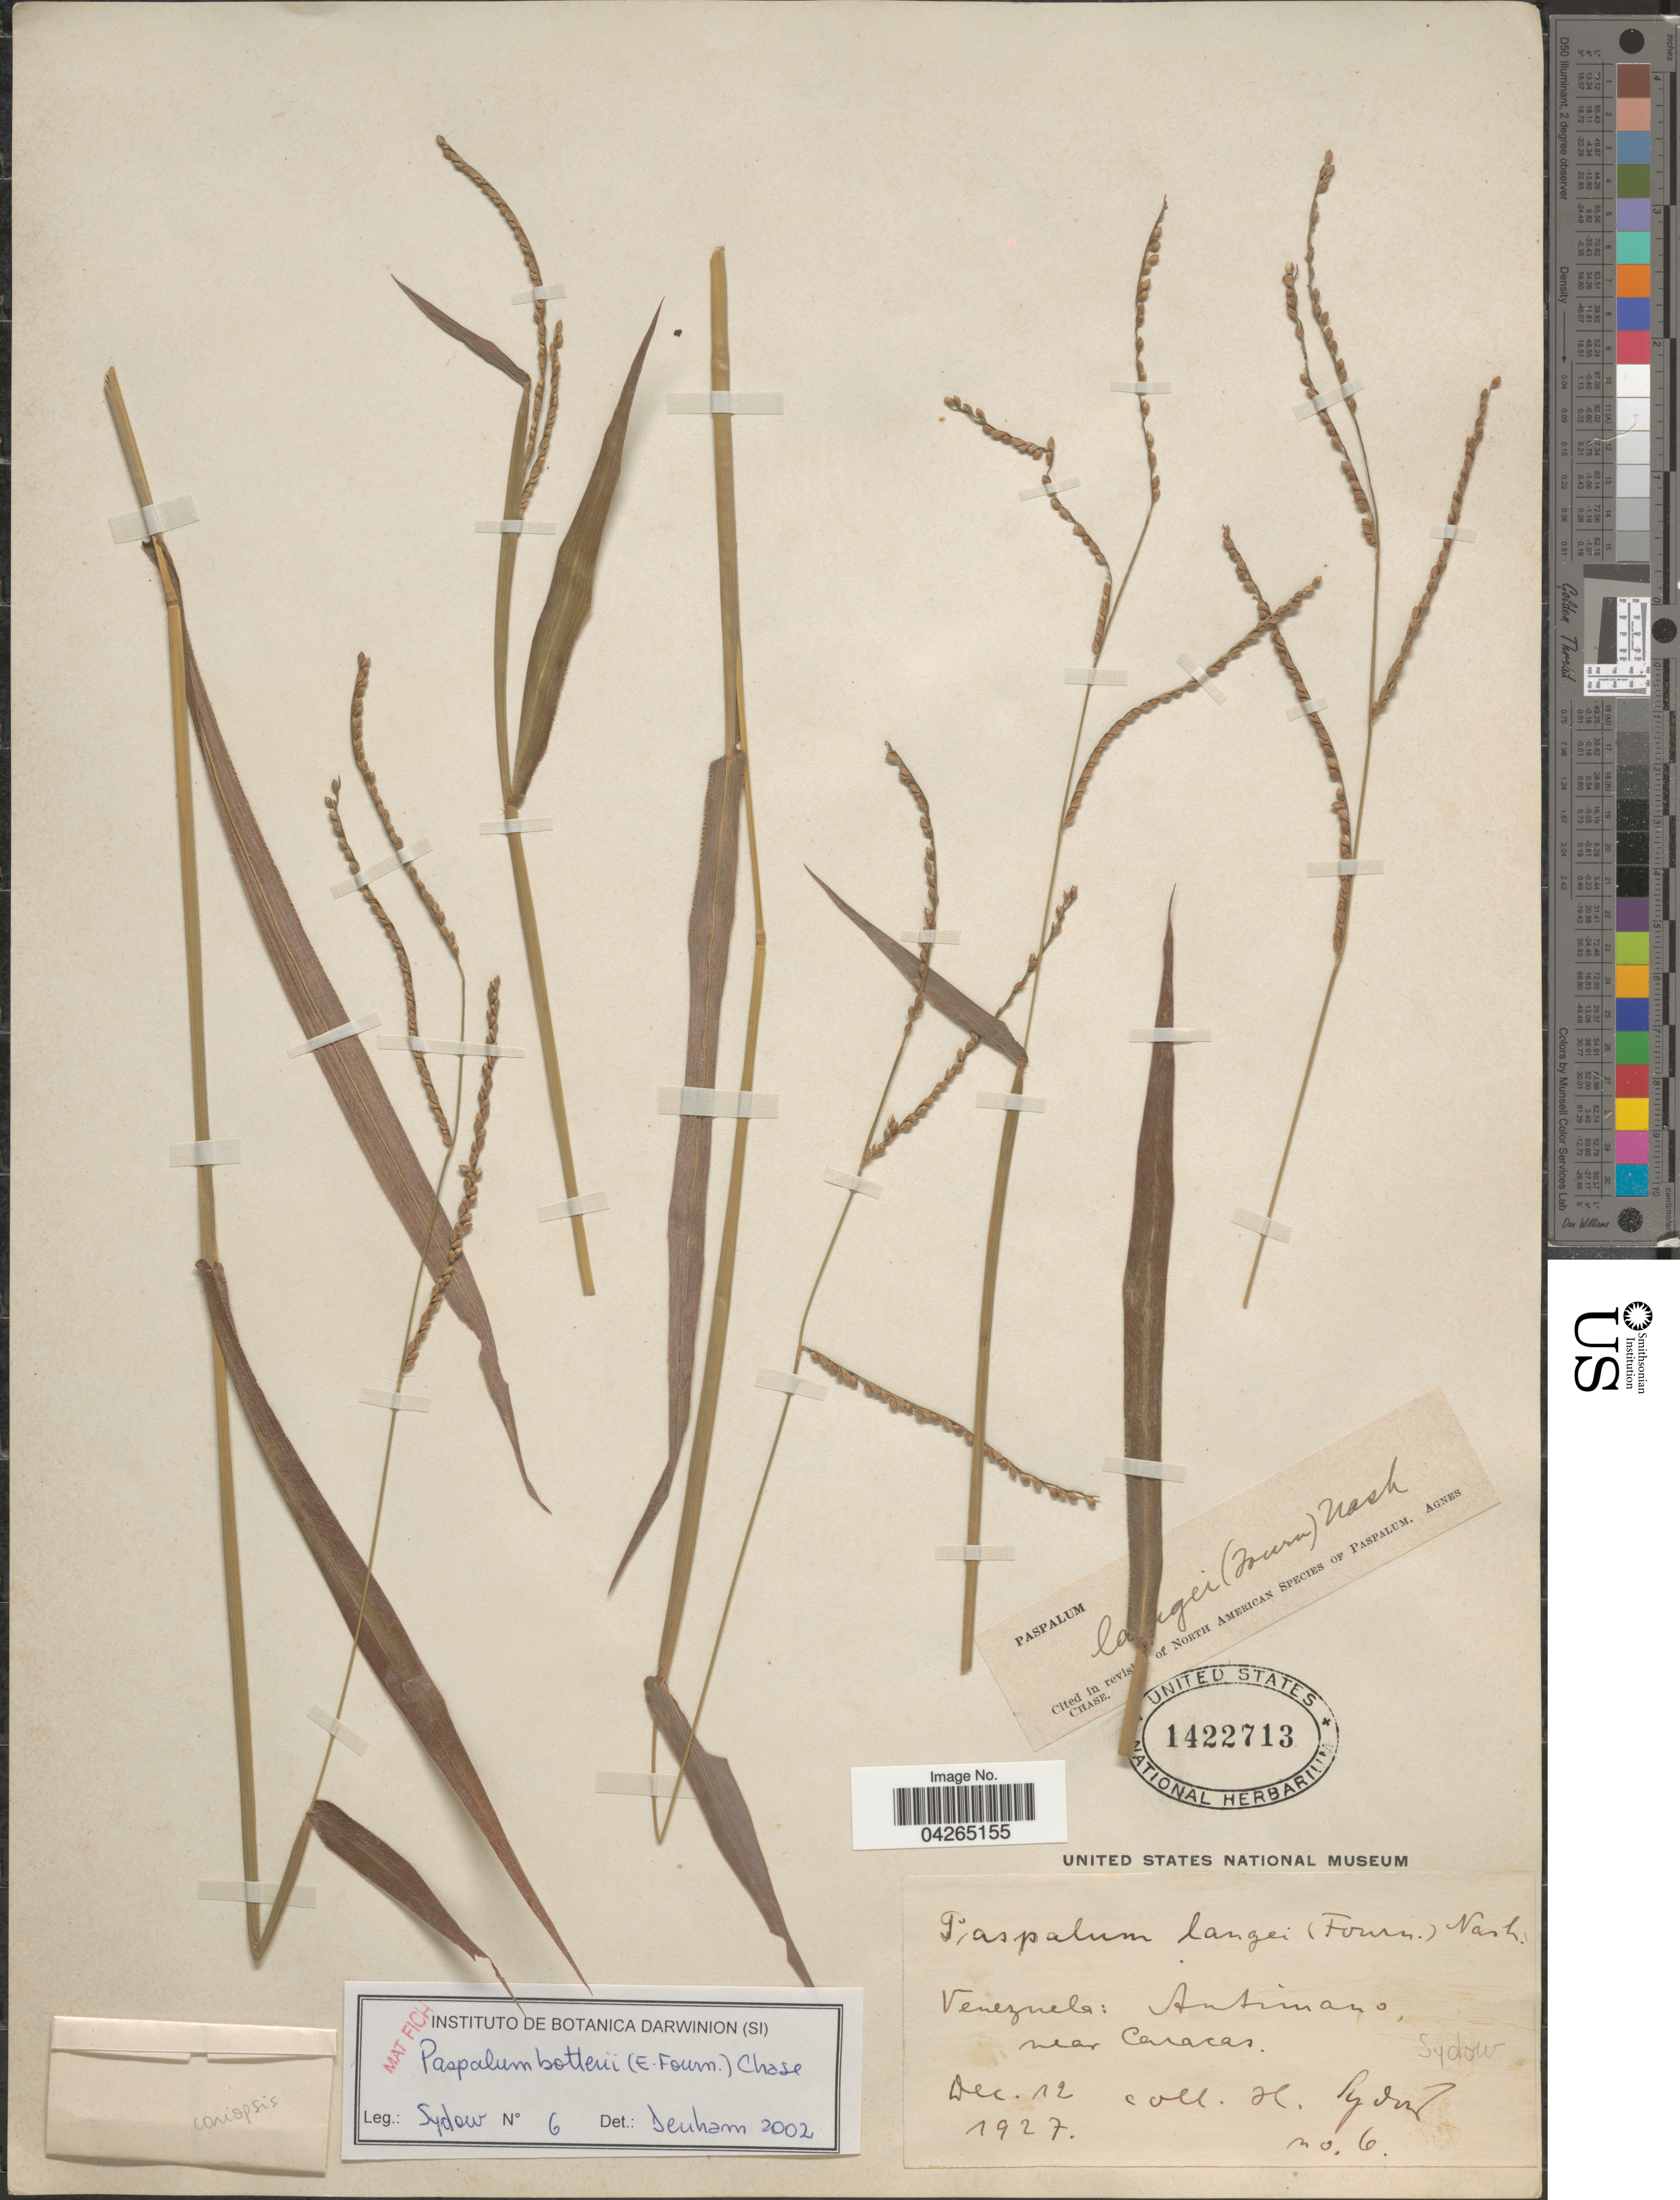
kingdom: Plantae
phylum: Tracheophyta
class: Liliopsida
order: Poales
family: Poaceae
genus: Paspalum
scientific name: Paspalum botterii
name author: (E. Fourn.) Chase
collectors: H. Sydow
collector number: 6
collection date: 1927-12-12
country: Venezuela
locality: Antimano, near Caracas.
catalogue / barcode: US 1422713